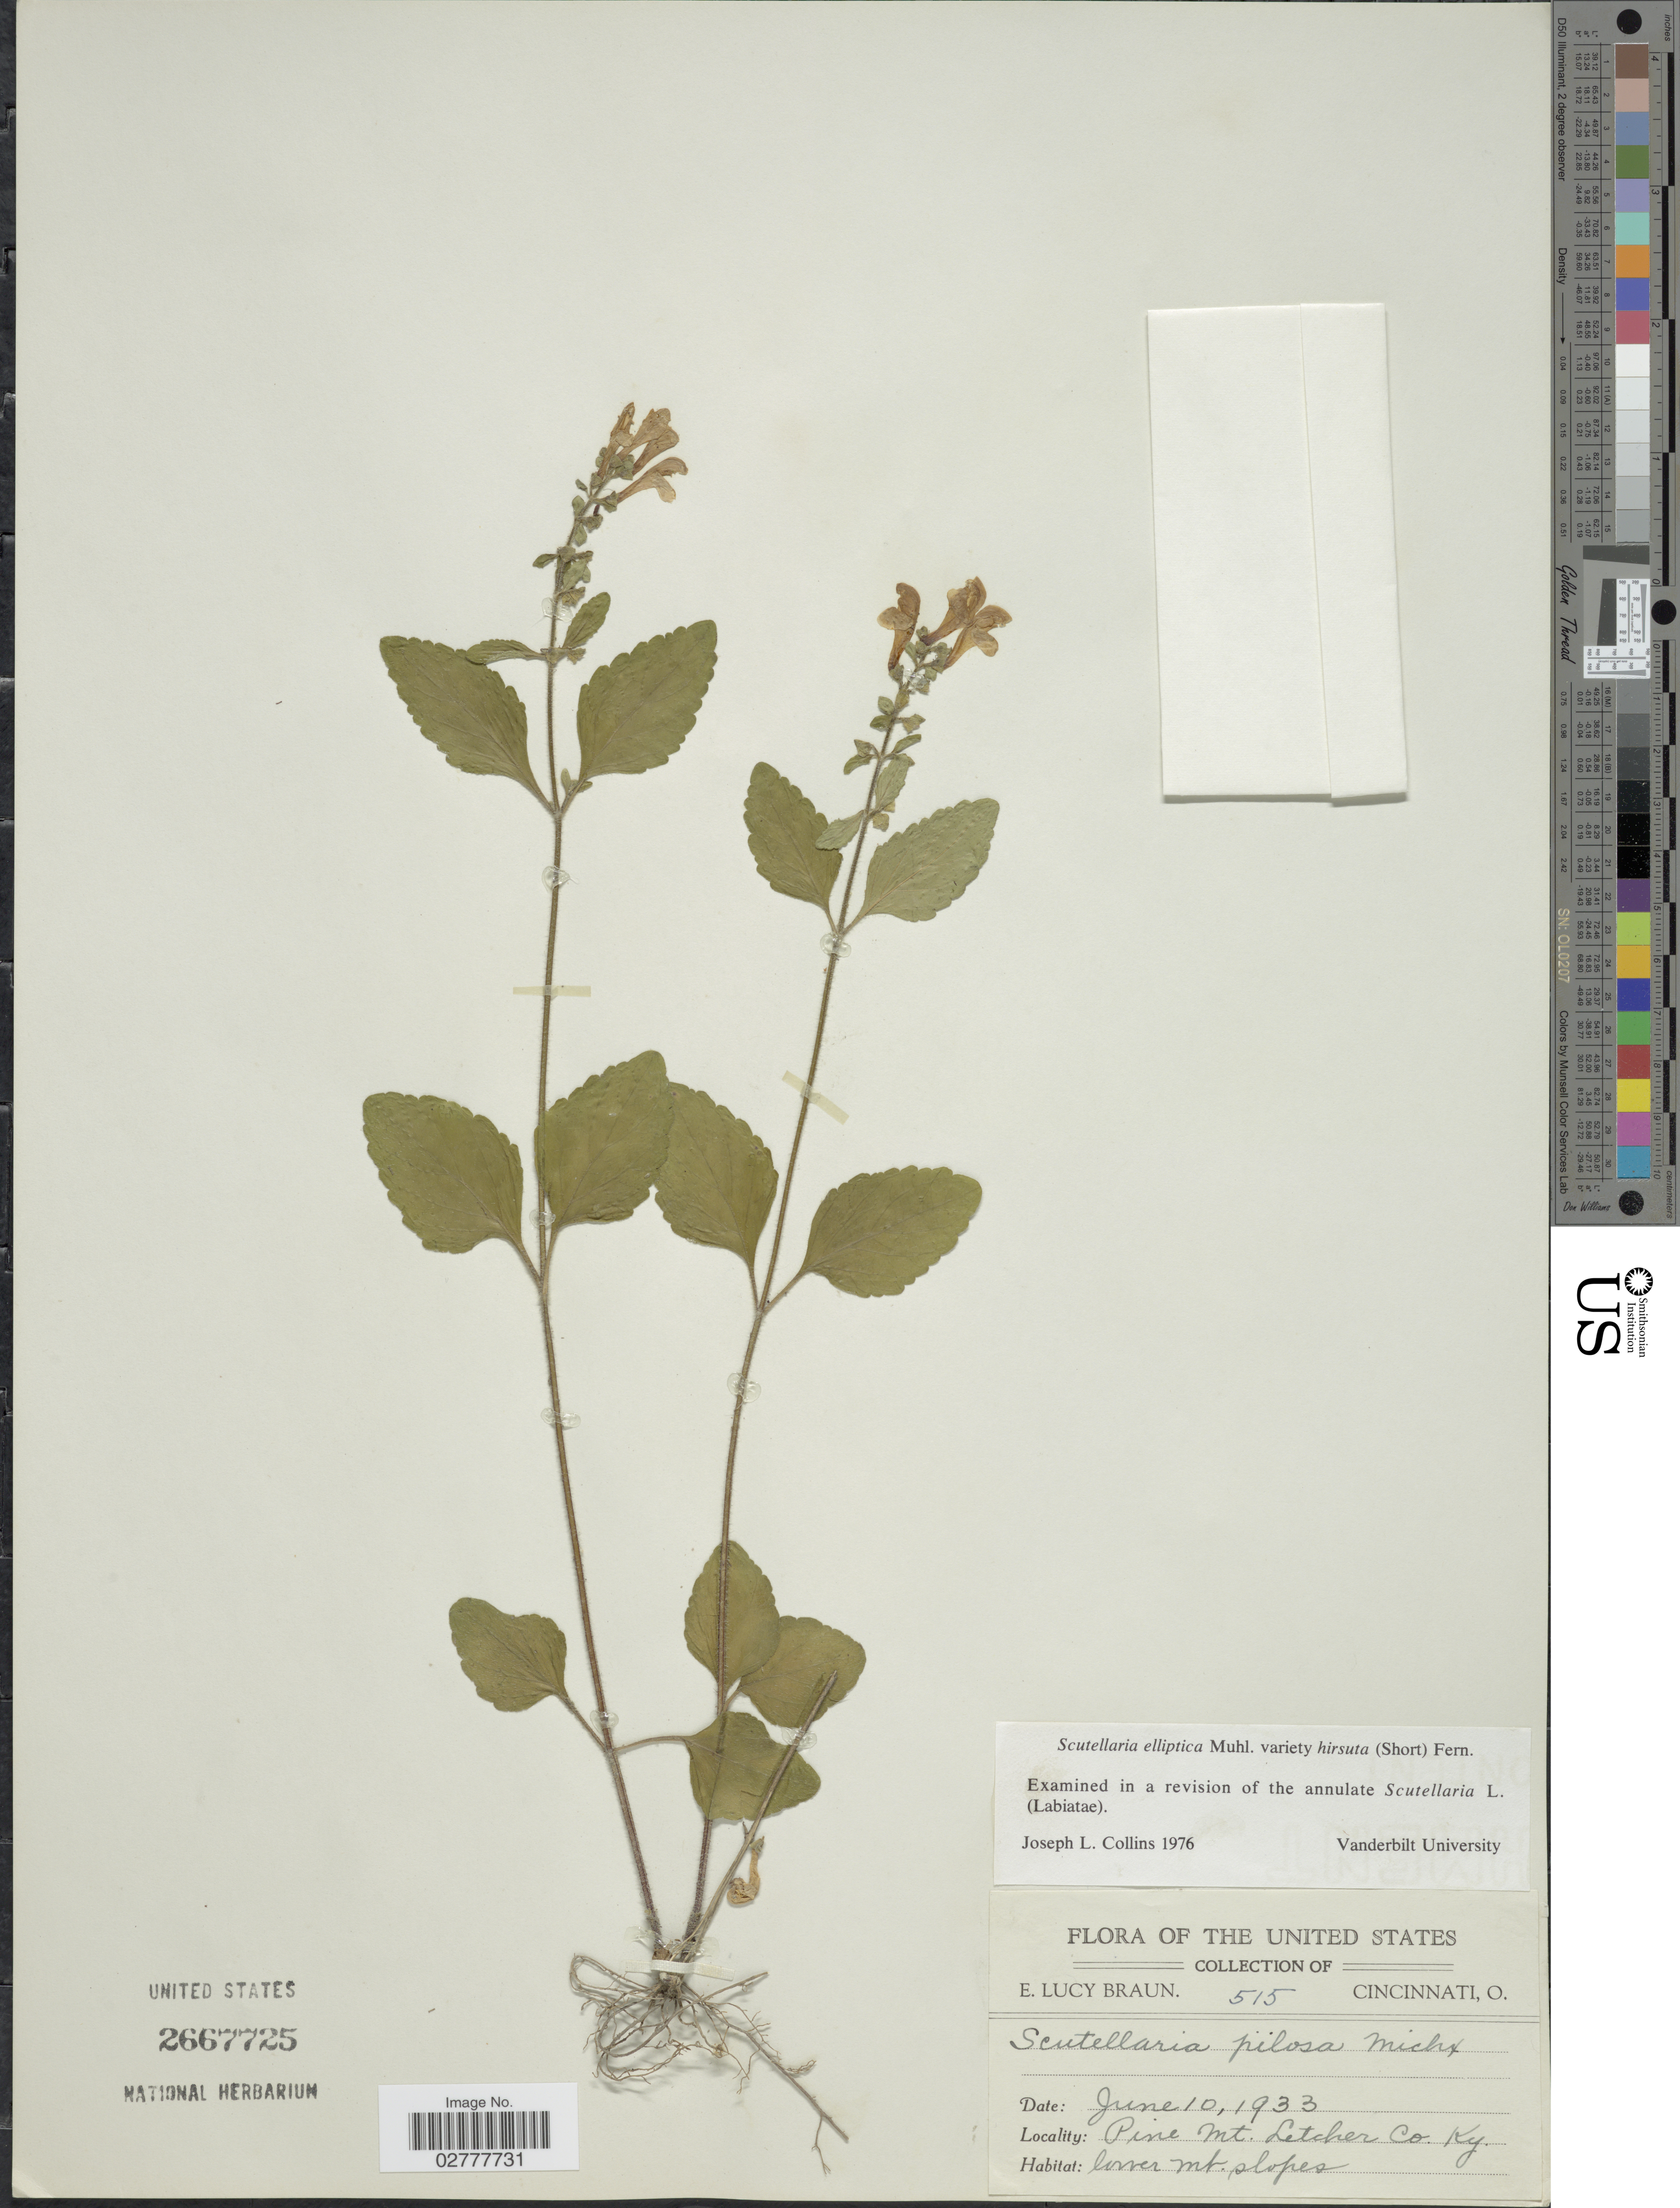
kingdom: Plantae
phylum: Tracheophyta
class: Magnoliopsida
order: Lamiales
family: Lamiaceae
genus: Scutellaria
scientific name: Scutellaria elliptica var. hirsuta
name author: (A. Gray) Fernald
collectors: E. L. Braun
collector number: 515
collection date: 1933-06-10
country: United States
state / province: Kentucky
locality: Pine Mt. Letcher Co. lower mt. slopes.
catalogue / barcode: US 2667725